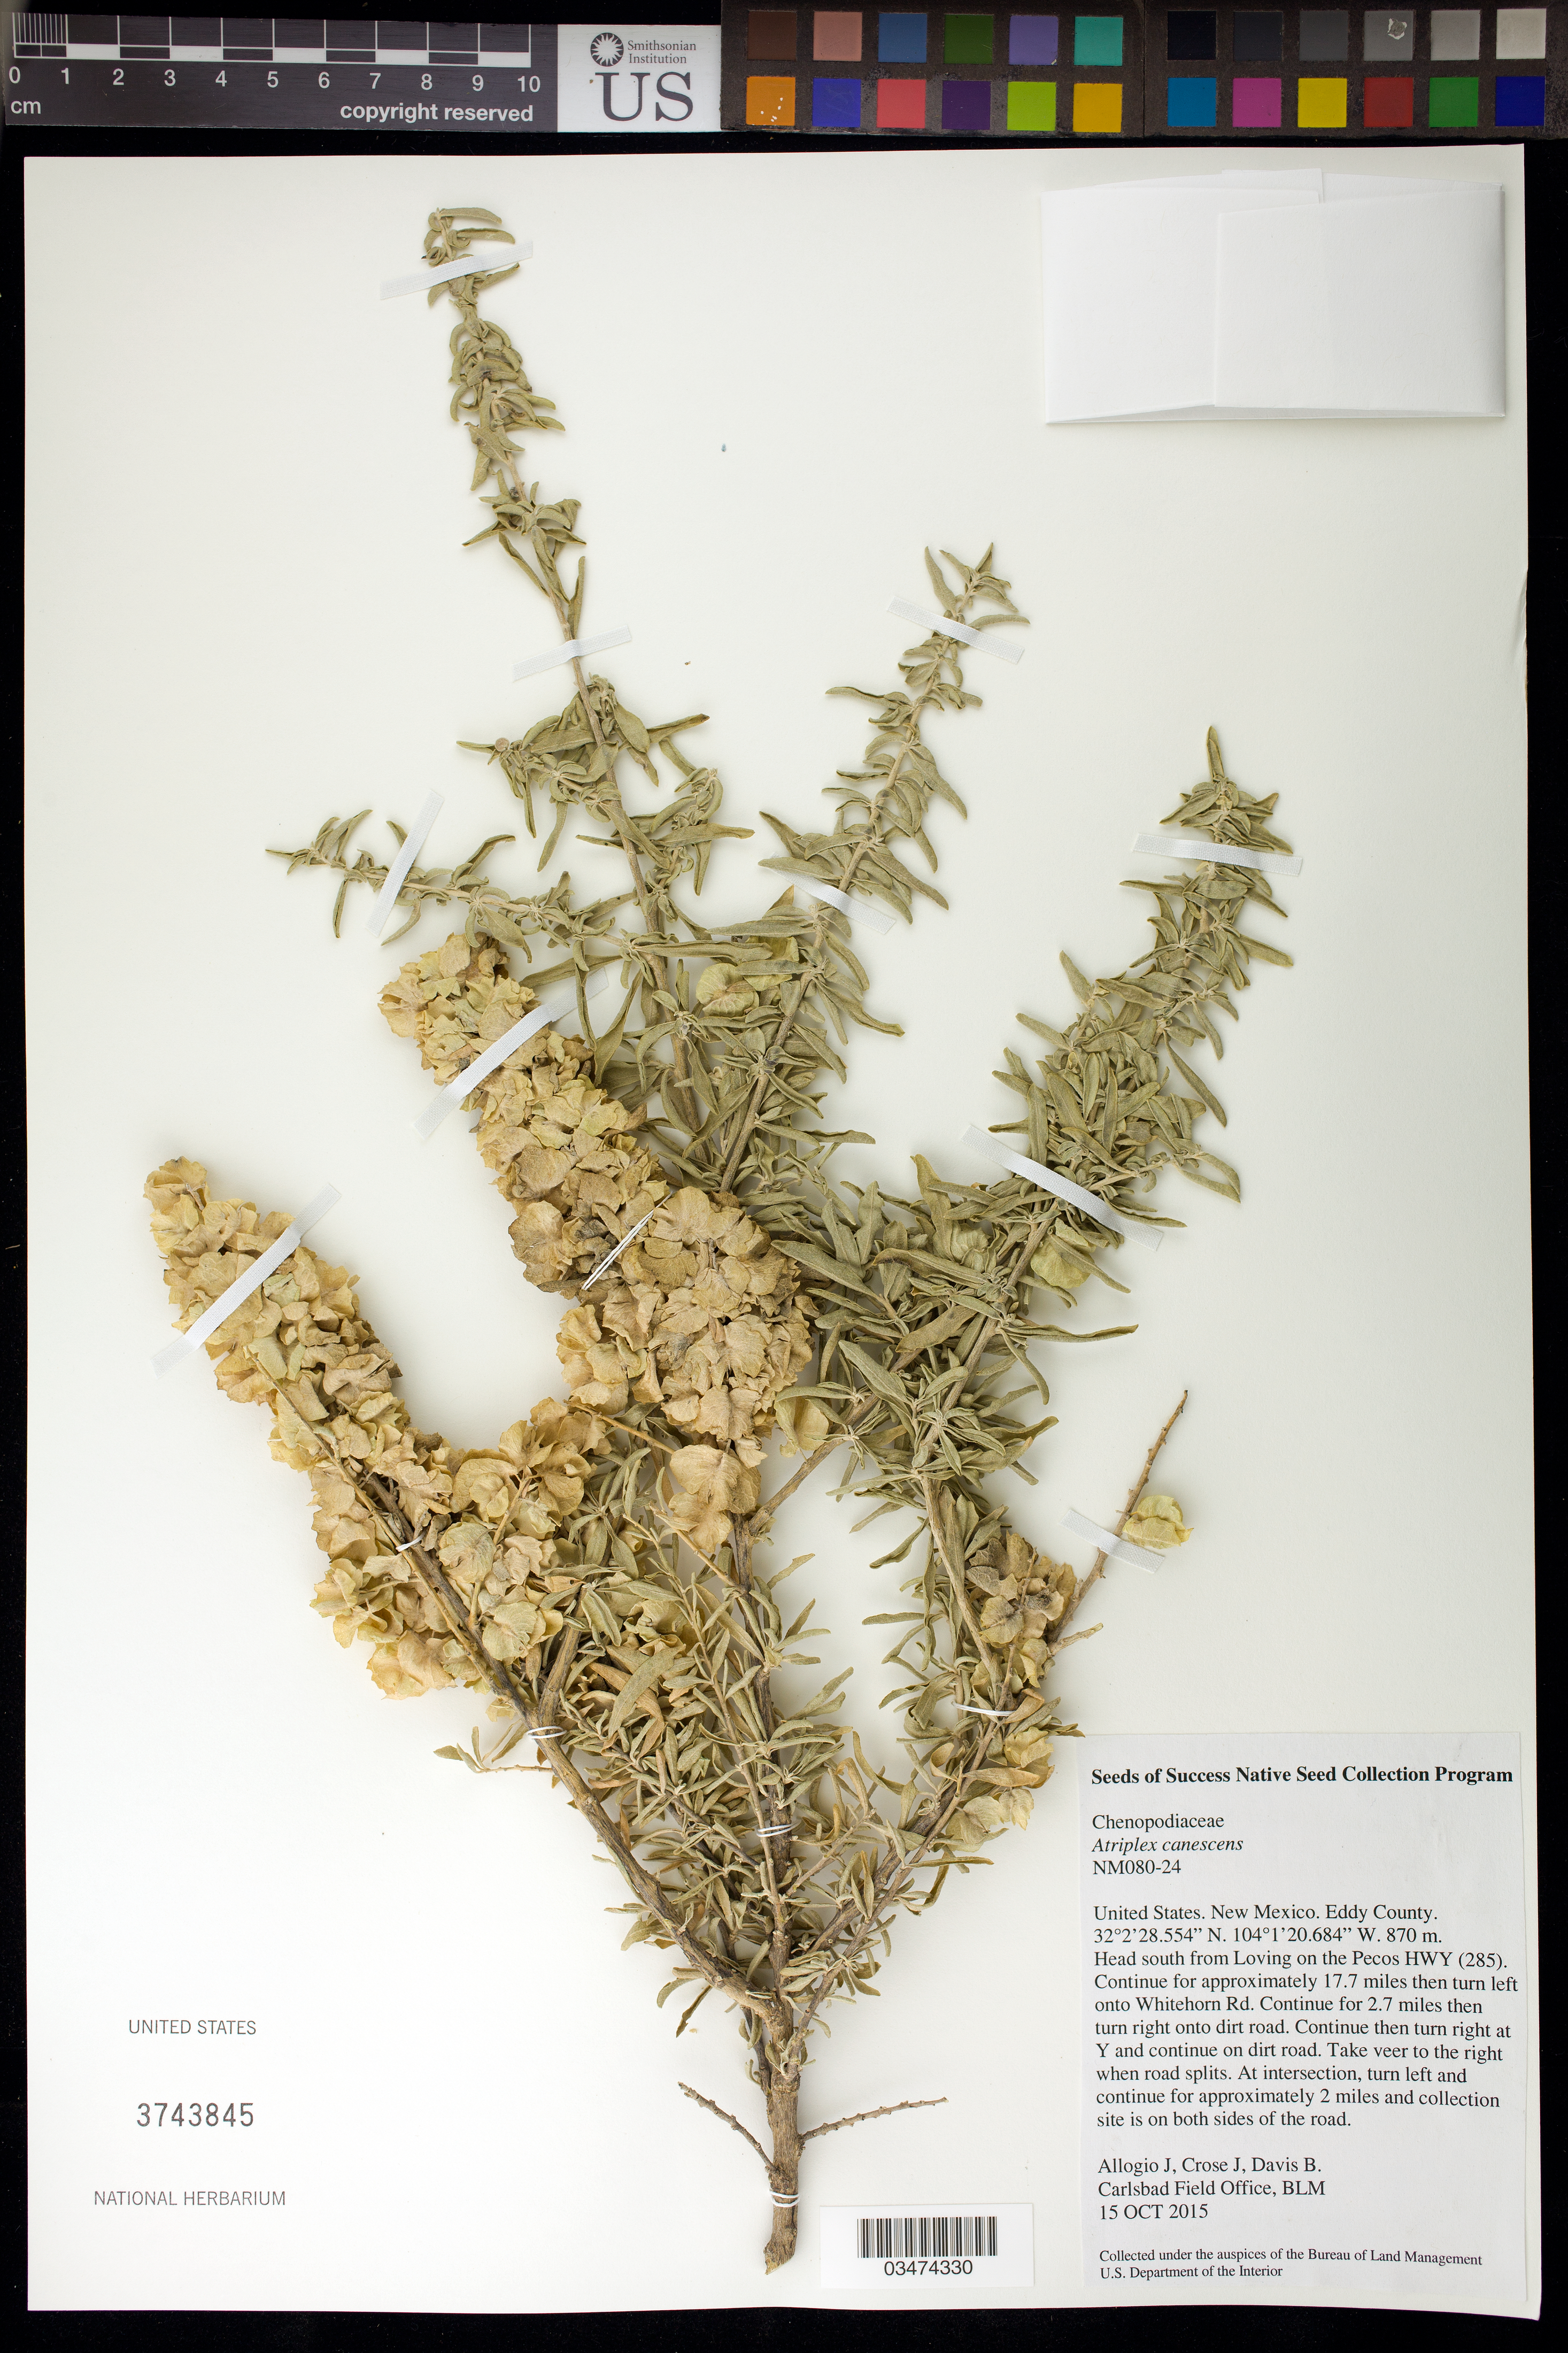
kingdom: Plantae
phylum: Tracheophyta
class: Magnoliopsida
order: Caryophyllales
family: Amaranthaceae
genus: Atriplex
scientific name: Atriplex canescens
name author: (Pursh) Nutt.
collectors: J. Allogio, J. Crose & B. Davis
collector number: NM080-24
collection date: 2015-10-15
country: United States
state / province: New Mexico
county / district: Eddy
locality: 17.7 mi. S from Loving on the Pecos Hwy 285, turn left onto Whitehorn Rd for 2.7 mi., then right at Y onto dirt rd.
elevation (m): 870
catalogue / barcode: US 3743845